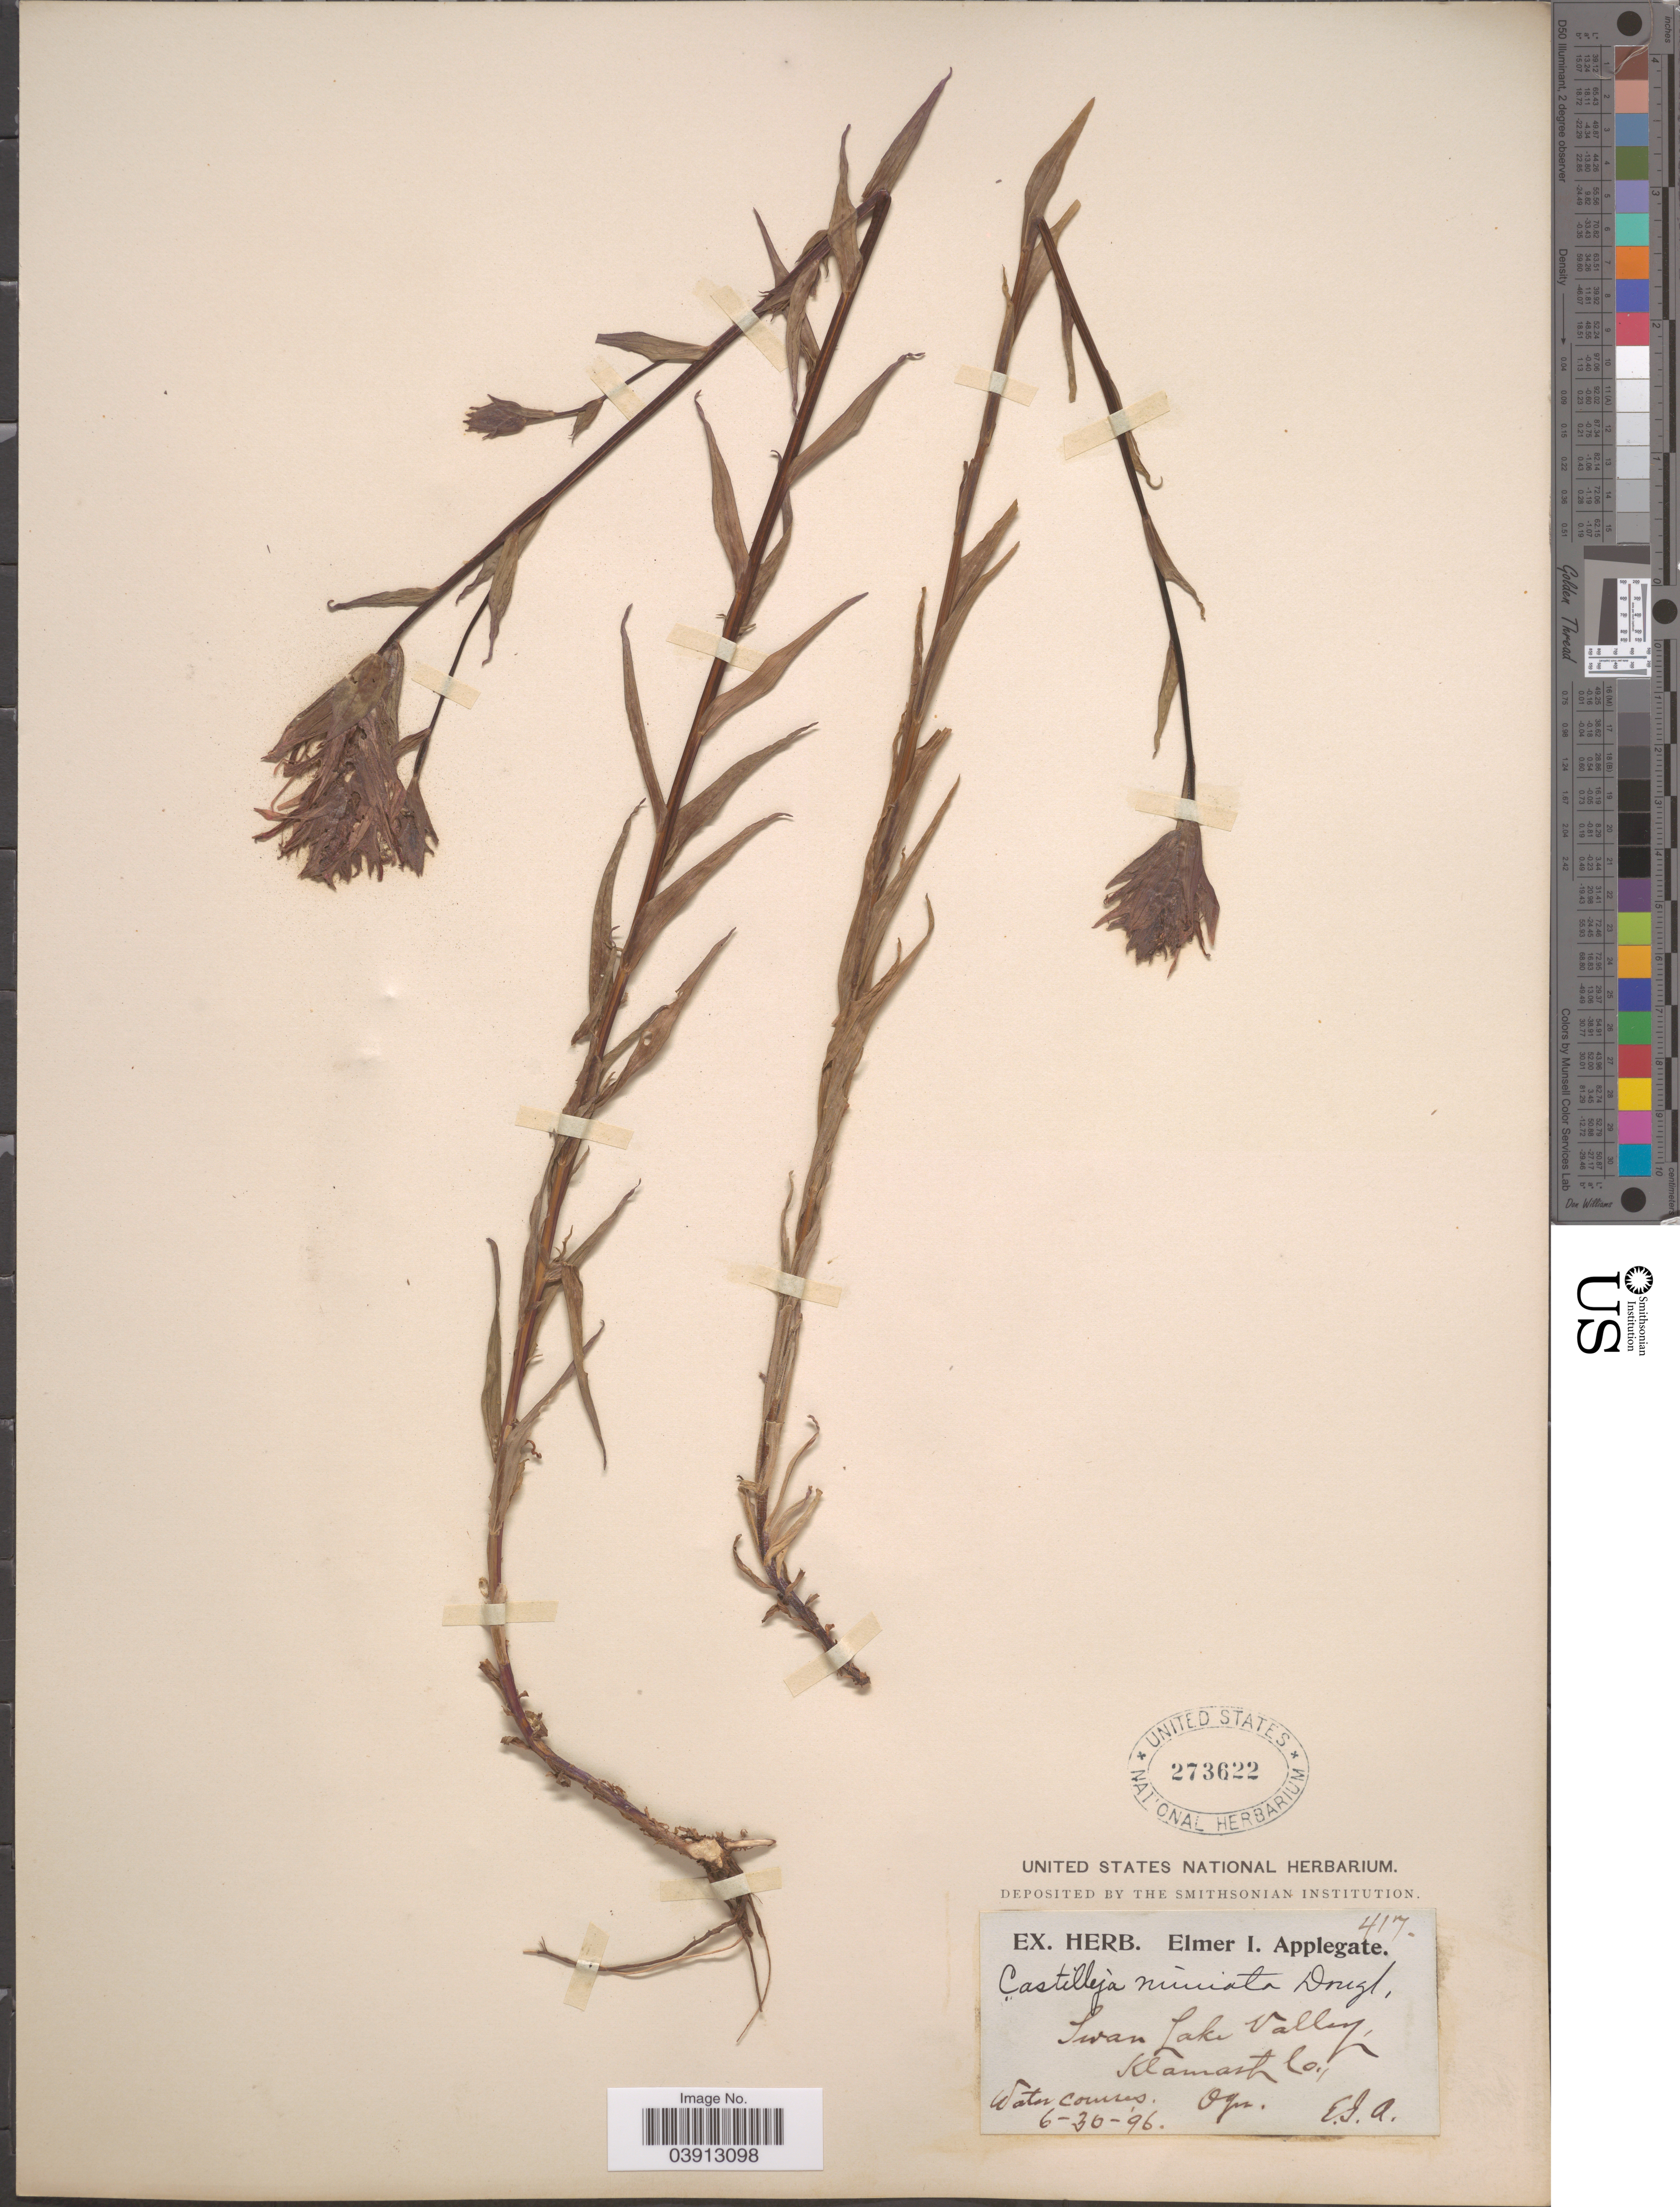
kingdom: Plantae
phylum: Tracheophyta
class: Magnoliopsida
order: Lamiales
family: Orobanchaceae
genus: Castilleja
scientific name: Castilleja miniata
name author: Douglas ex Hook.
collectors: E. I. Applegate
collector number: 417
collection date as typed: Transcribed d/m/y: 30/6/96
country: United States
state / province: Oregon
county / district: Klamath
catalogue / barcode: US 273622